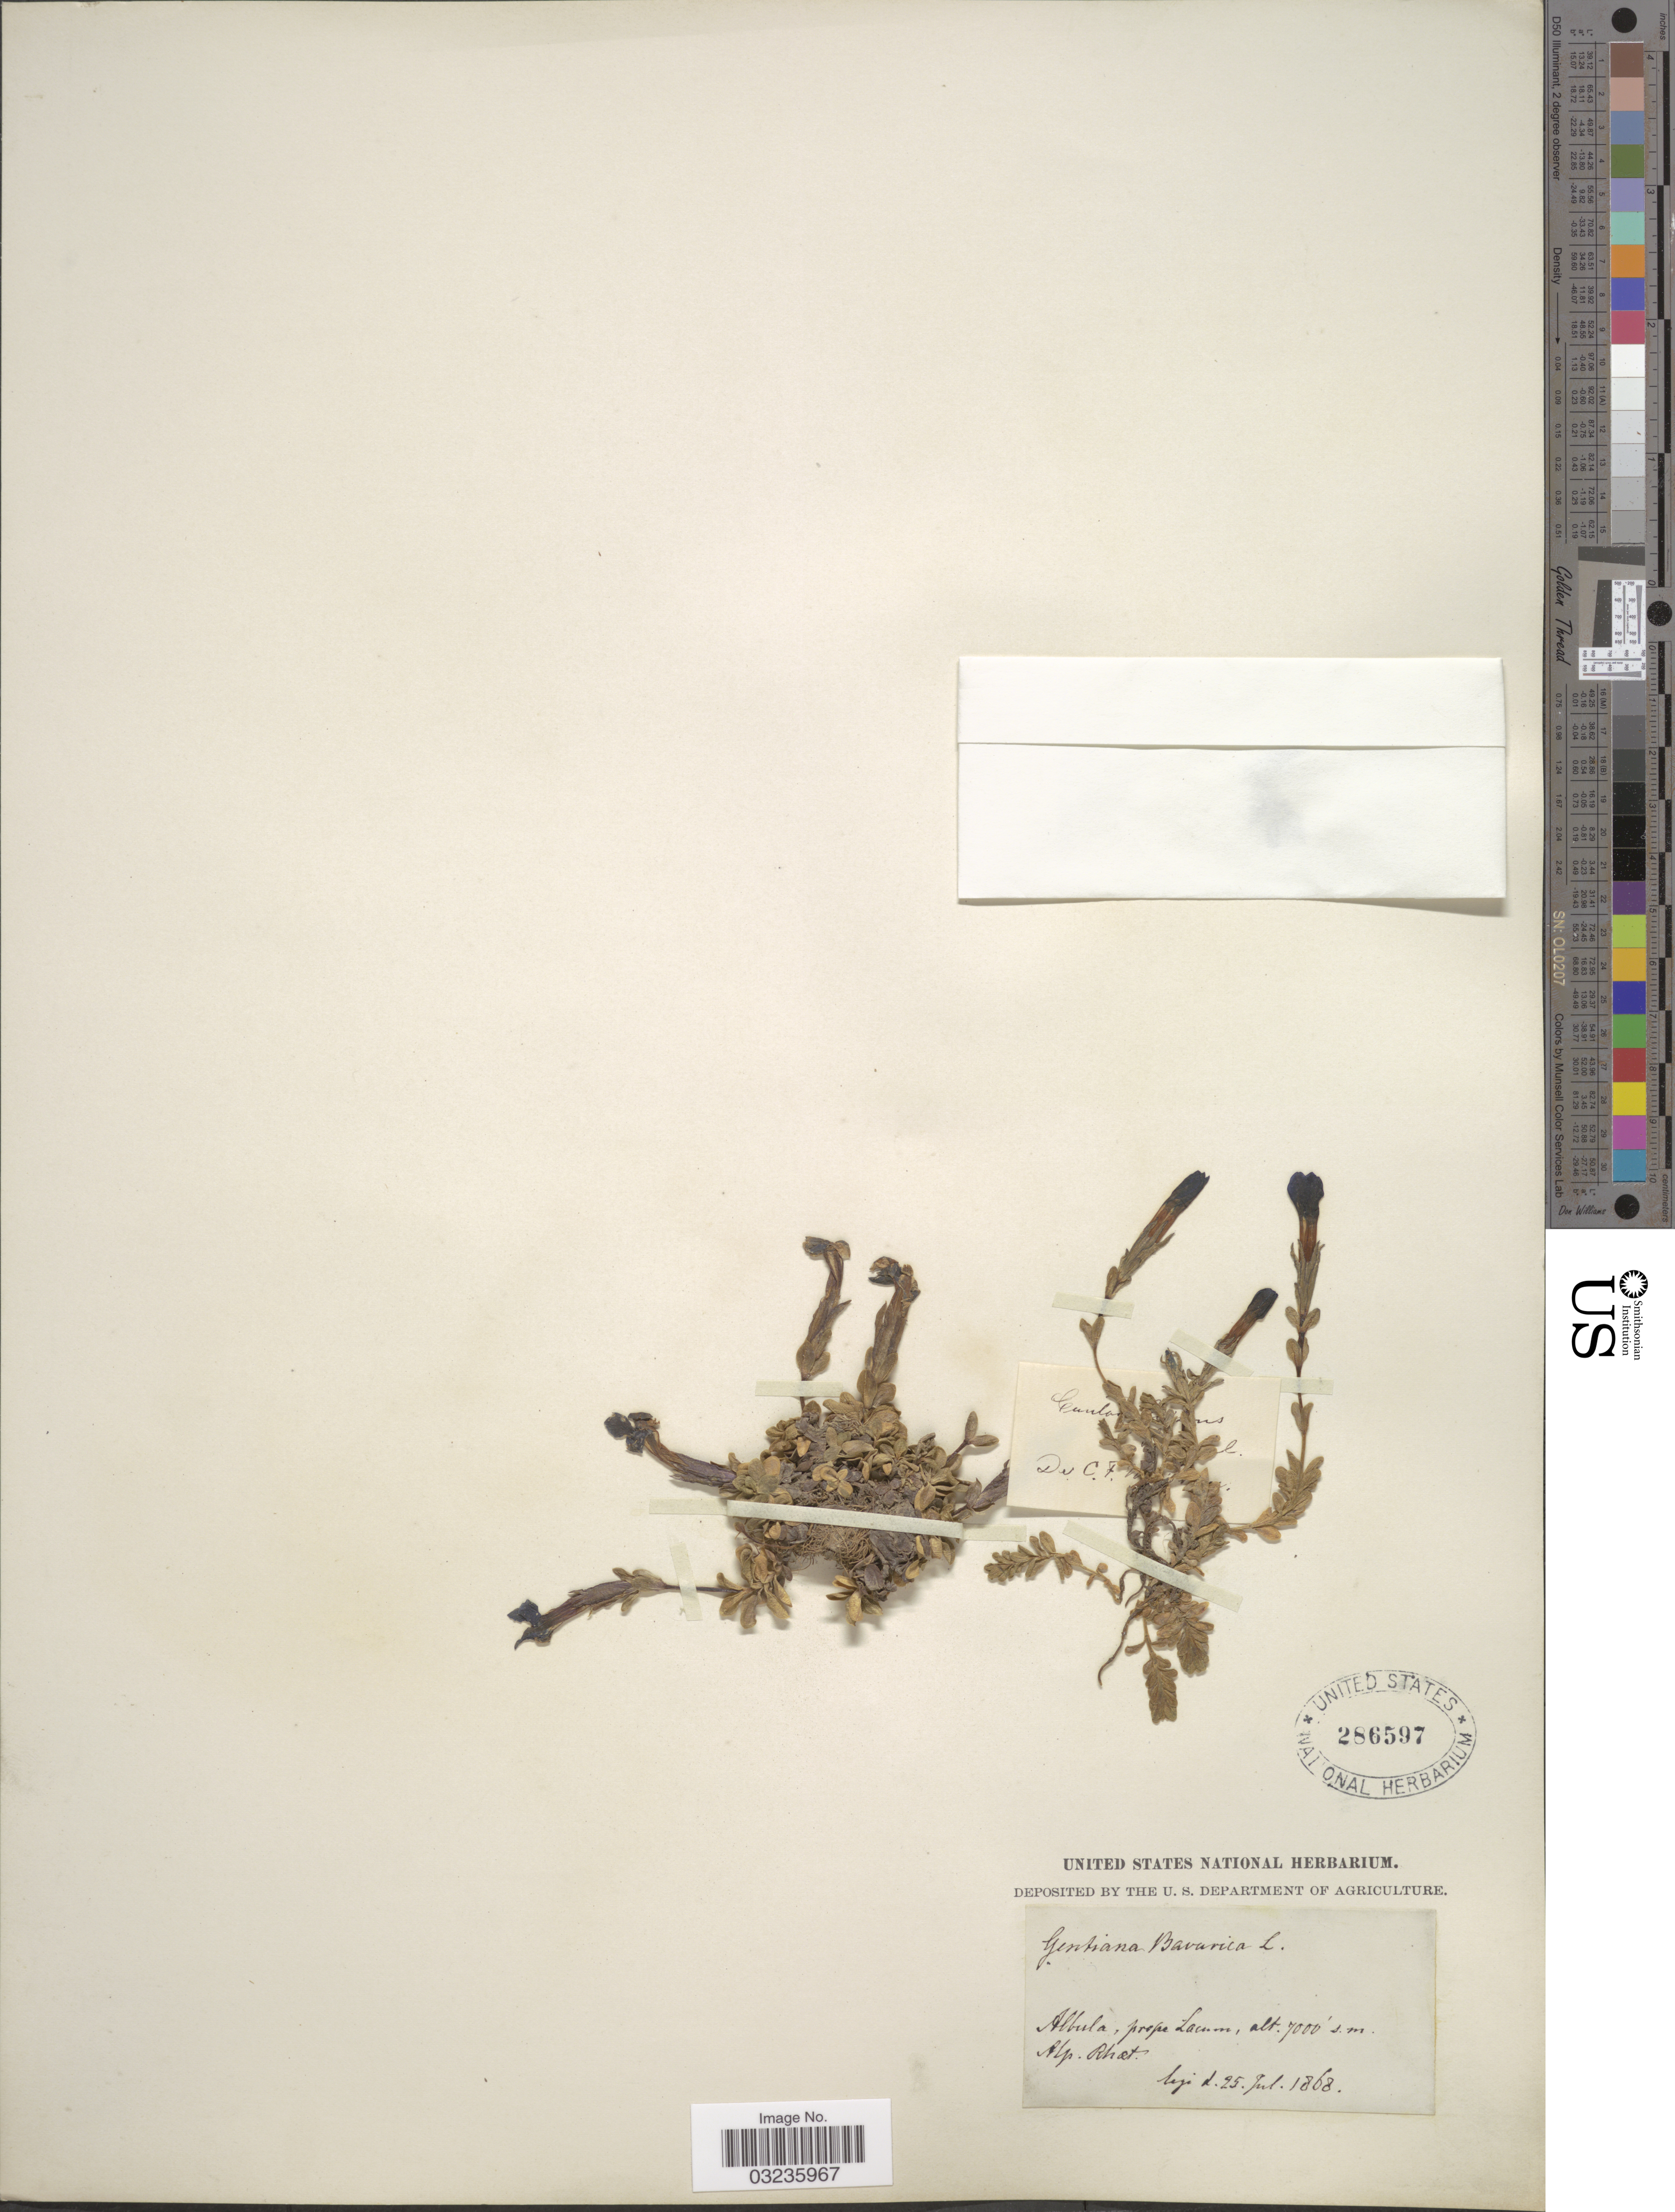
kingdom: Plantae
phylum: Tracheophyta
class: Magnoliopsida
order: Gentianales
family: Gentianaceae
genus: Gentiana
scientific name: Gentiana bavarica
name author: L.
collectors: ex herb. United States National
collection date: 1868-07-25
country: Switzerland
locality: Albula, prope Lacum. Alp. Rhot.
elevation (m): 2134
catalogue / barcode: US 286597